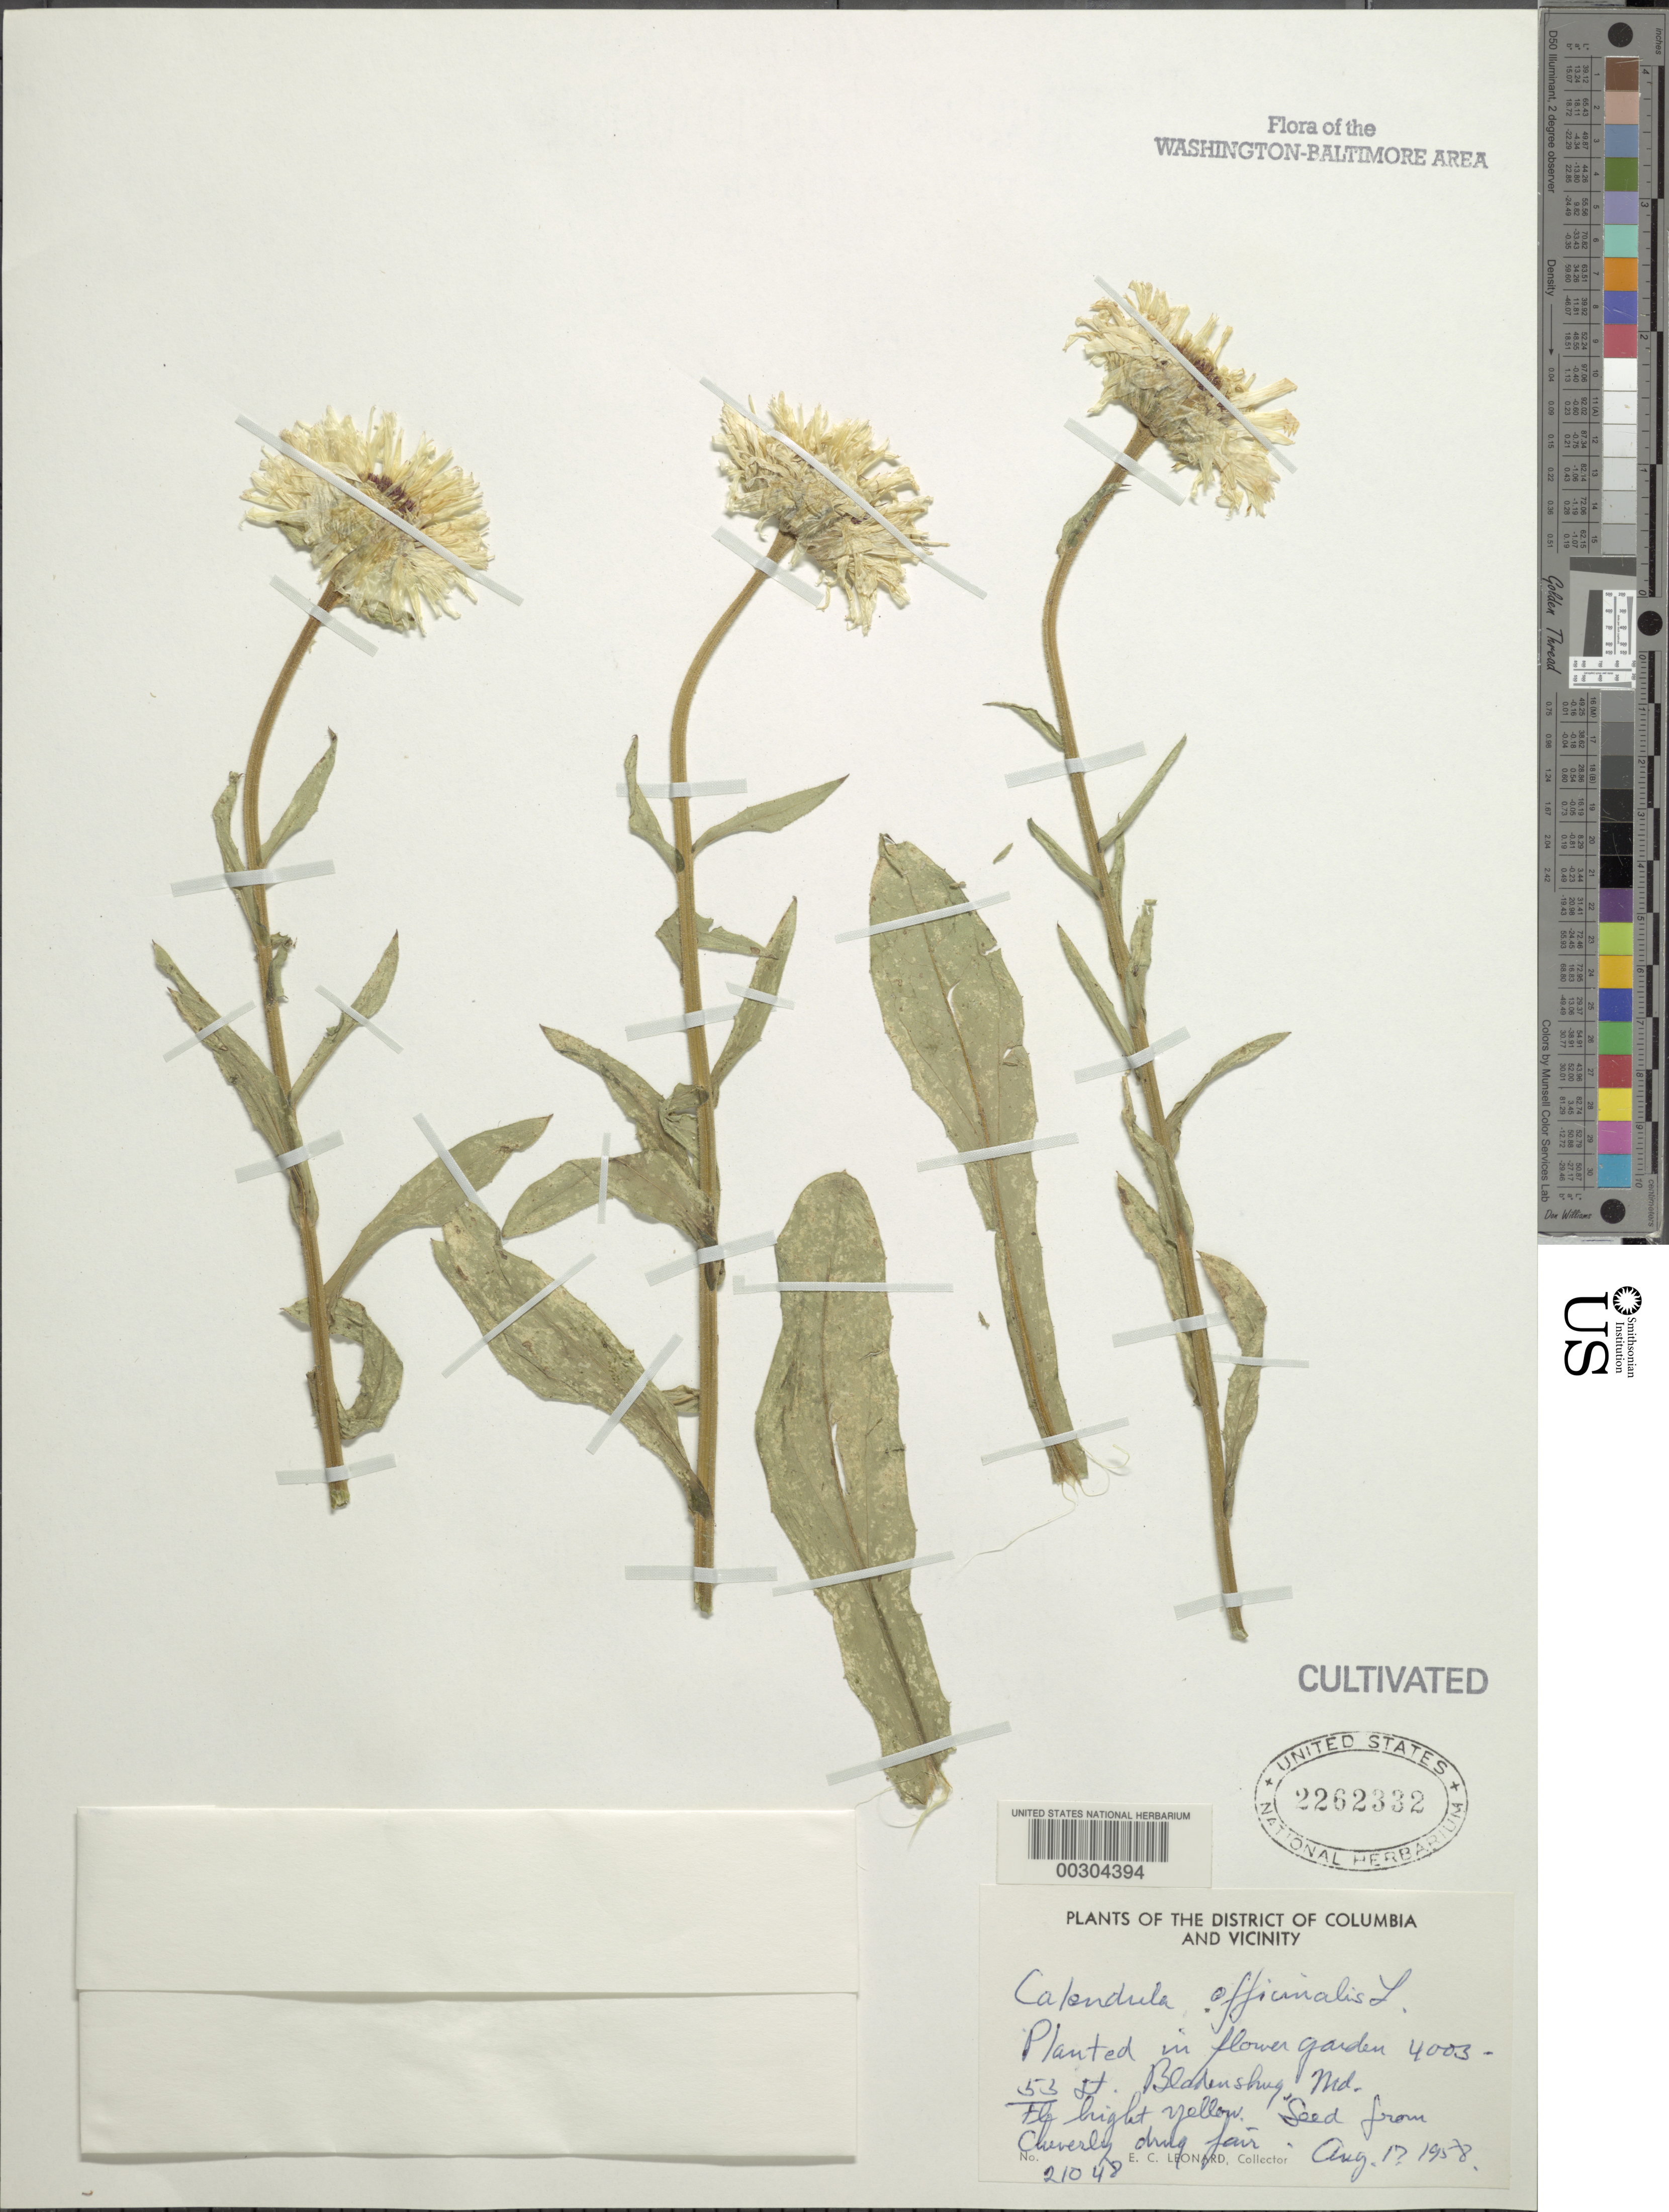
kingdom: Plantae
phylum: Tracheophyta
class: Magnoliopsida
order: Asterales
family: Asteraceae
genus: Calendula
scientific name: Calendula officinalis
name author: L.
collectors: E. C. Leonard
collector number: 21048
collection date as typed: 17 Aug 1958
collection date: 1958-08-17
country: United States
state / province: Maryland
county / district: Prince George's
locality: Bladensburg, 4003 53 St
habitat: Flower garden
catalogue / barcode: US 2262332